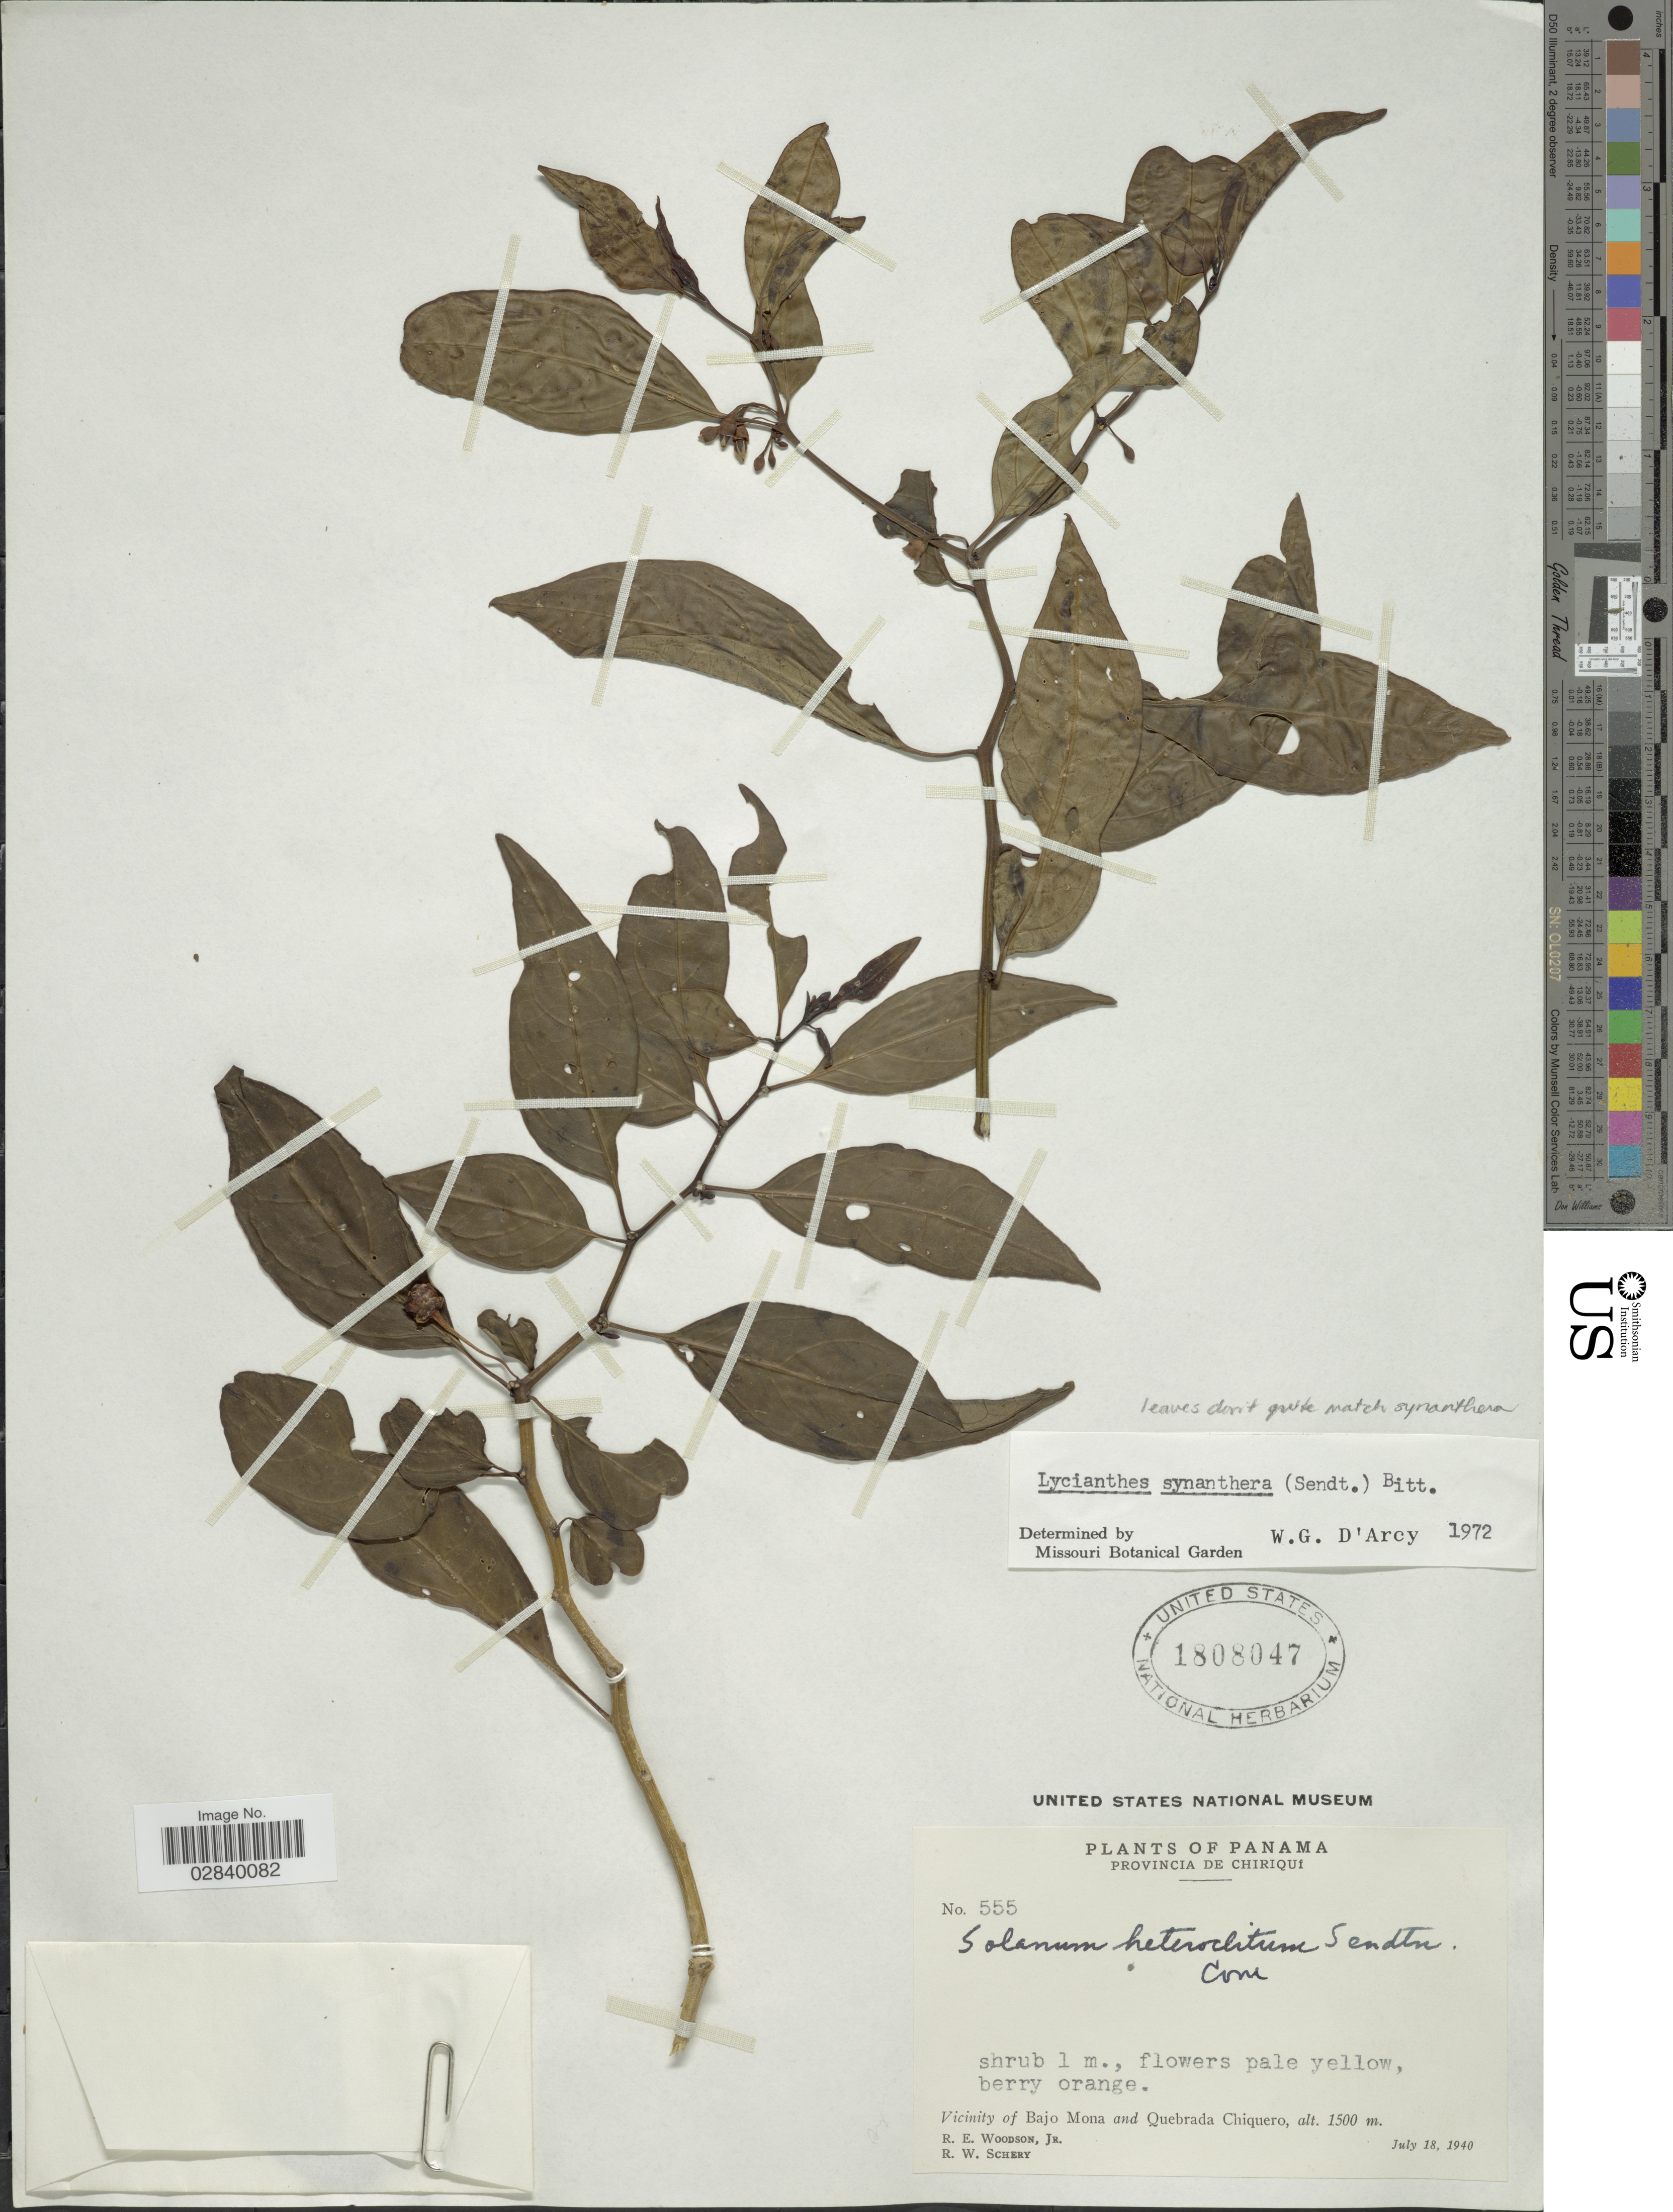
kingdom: Plantae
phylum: Tracheophyta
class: Magnoliopsida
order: Solanales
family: Solanaceae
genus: Lycianthes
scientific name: Lycianthes synanthera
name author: (Sendtn.) Bitter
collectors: R. E. Woodson & R. W. Schery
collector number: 555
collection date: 1940-07-18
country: Panama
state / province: Chiriqui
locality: Vicinity of Bajo Mona and Quebrada Chiquero.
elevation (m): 1500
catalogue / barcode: US 1808047